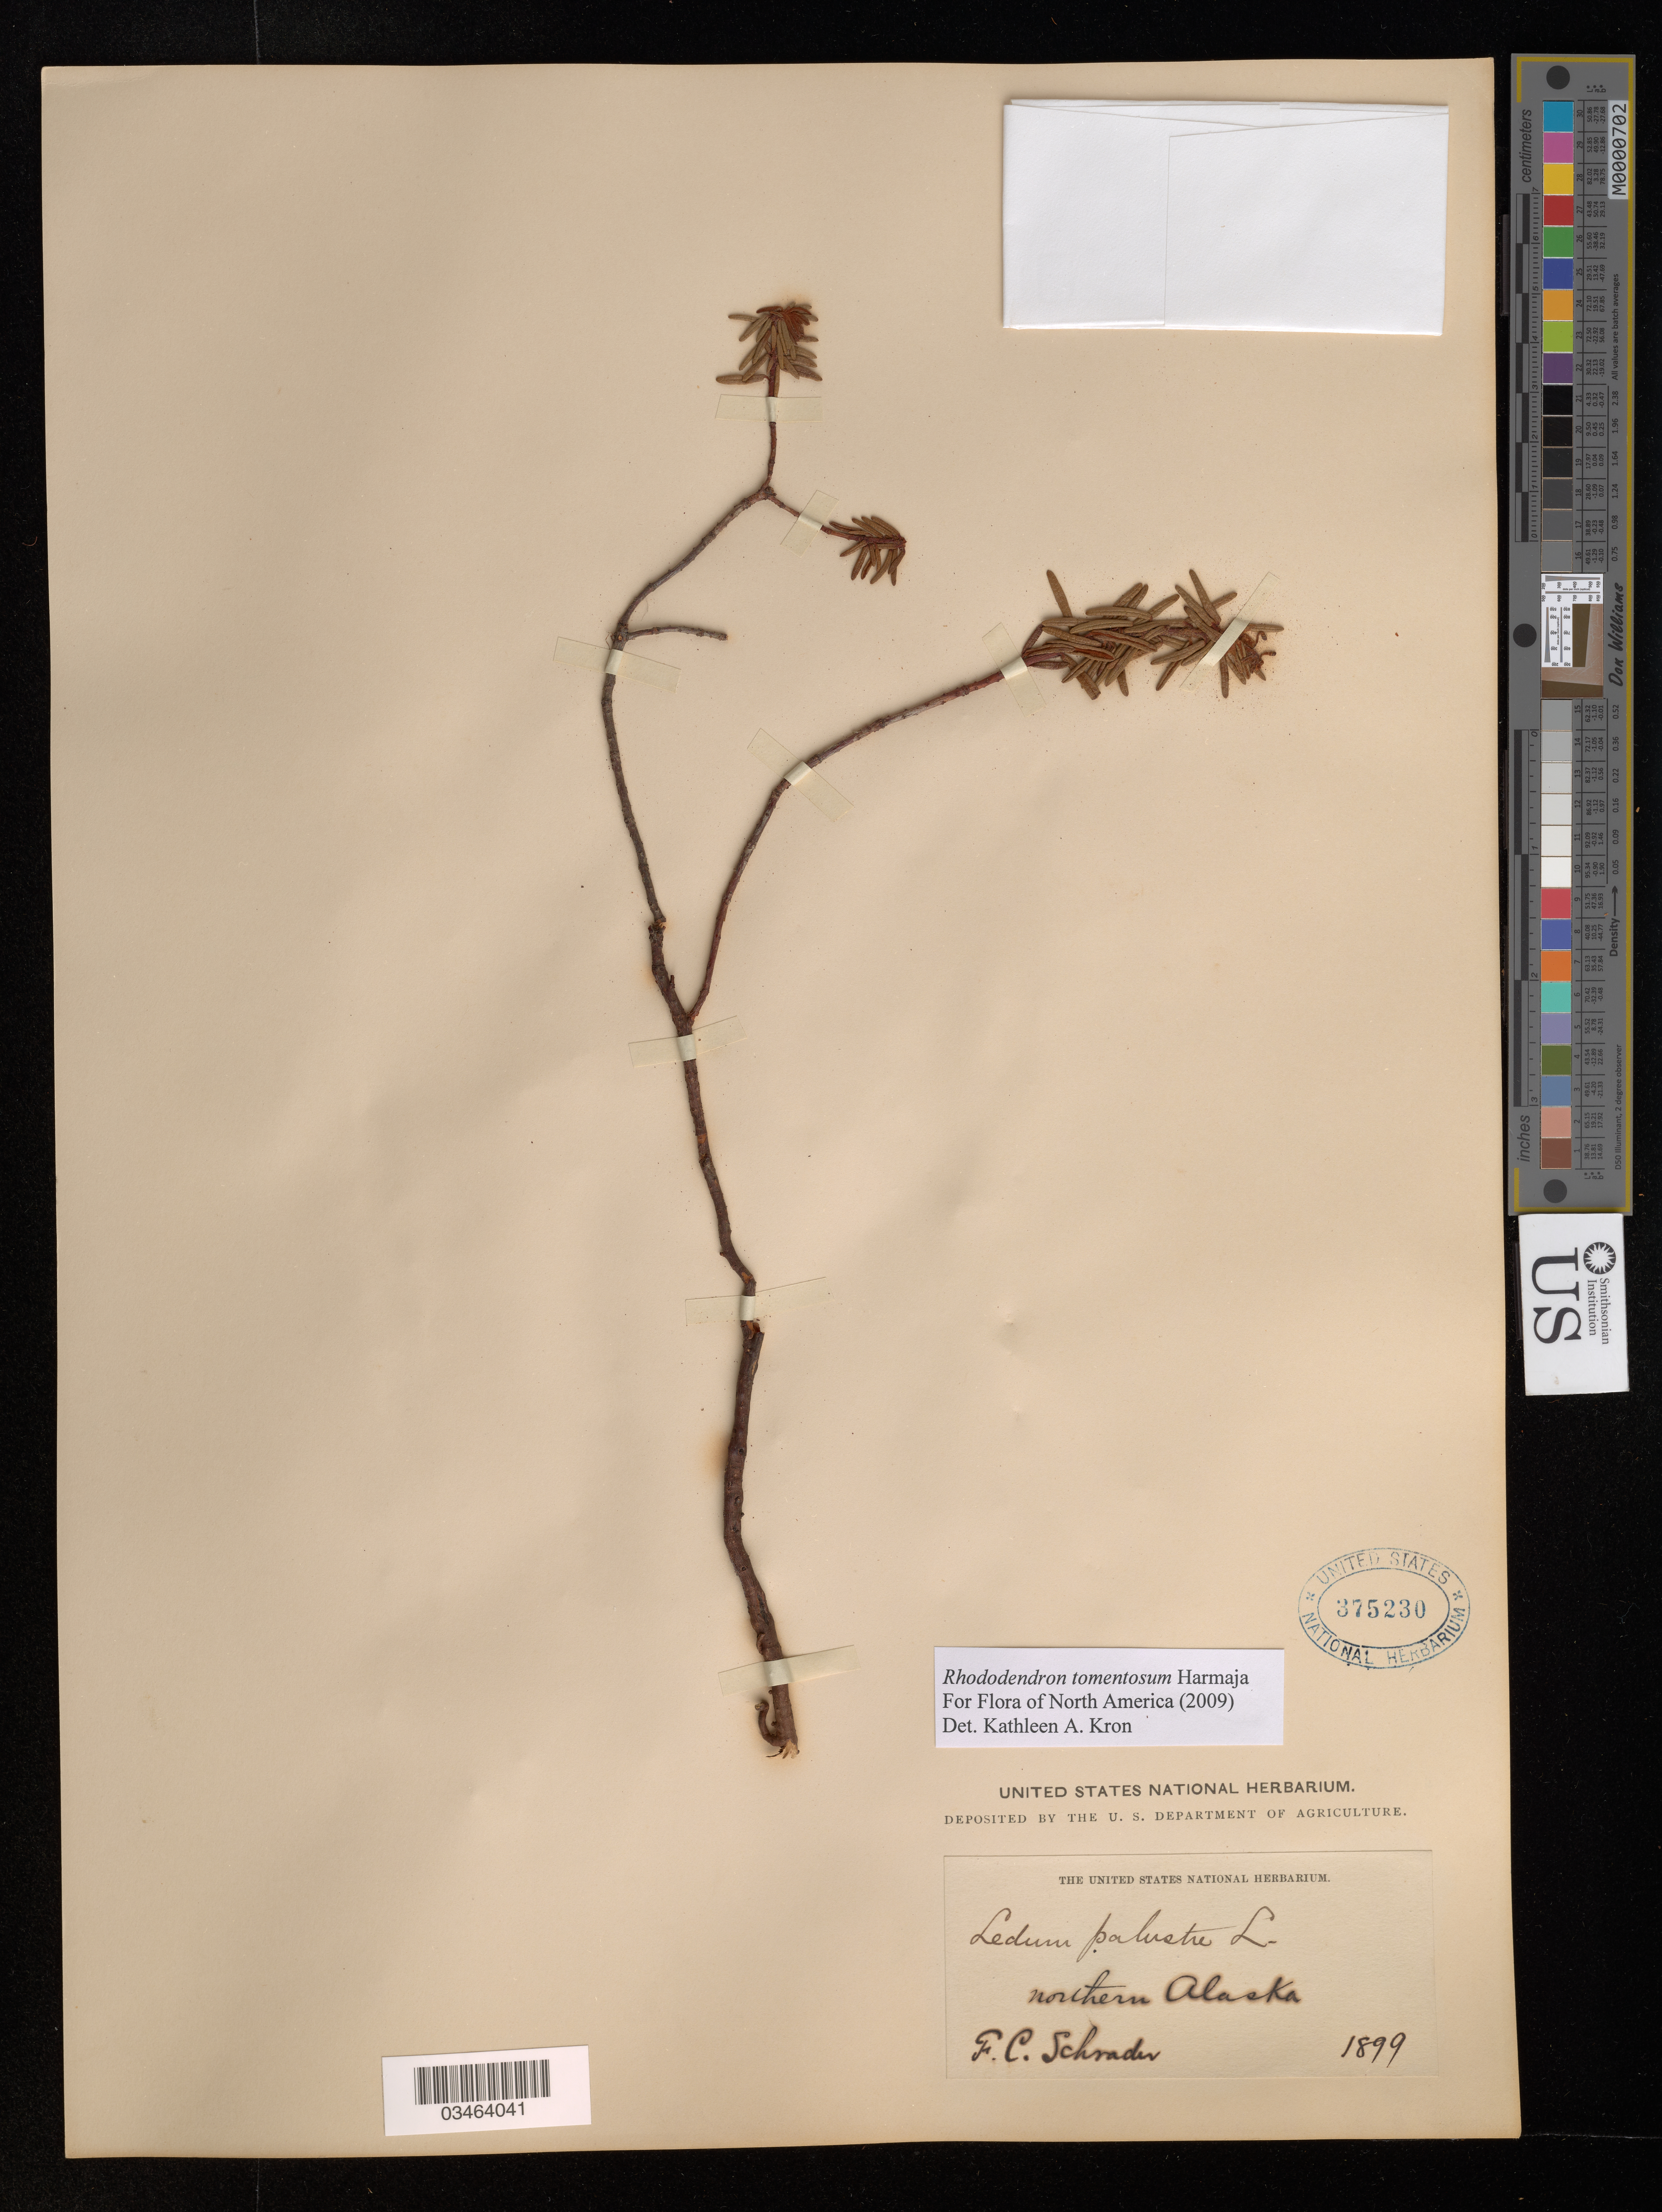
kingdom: Plantae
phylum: Tracheophyta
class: Magnoliopsida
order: Ericales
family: Ericaceae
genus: Rhododendron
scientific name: Rhododendron tomentosum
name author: Harmaja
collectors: F. C. Schrader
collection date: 1899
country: United States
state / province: Alaska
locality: Northern Alaska.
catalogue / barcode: US 375230